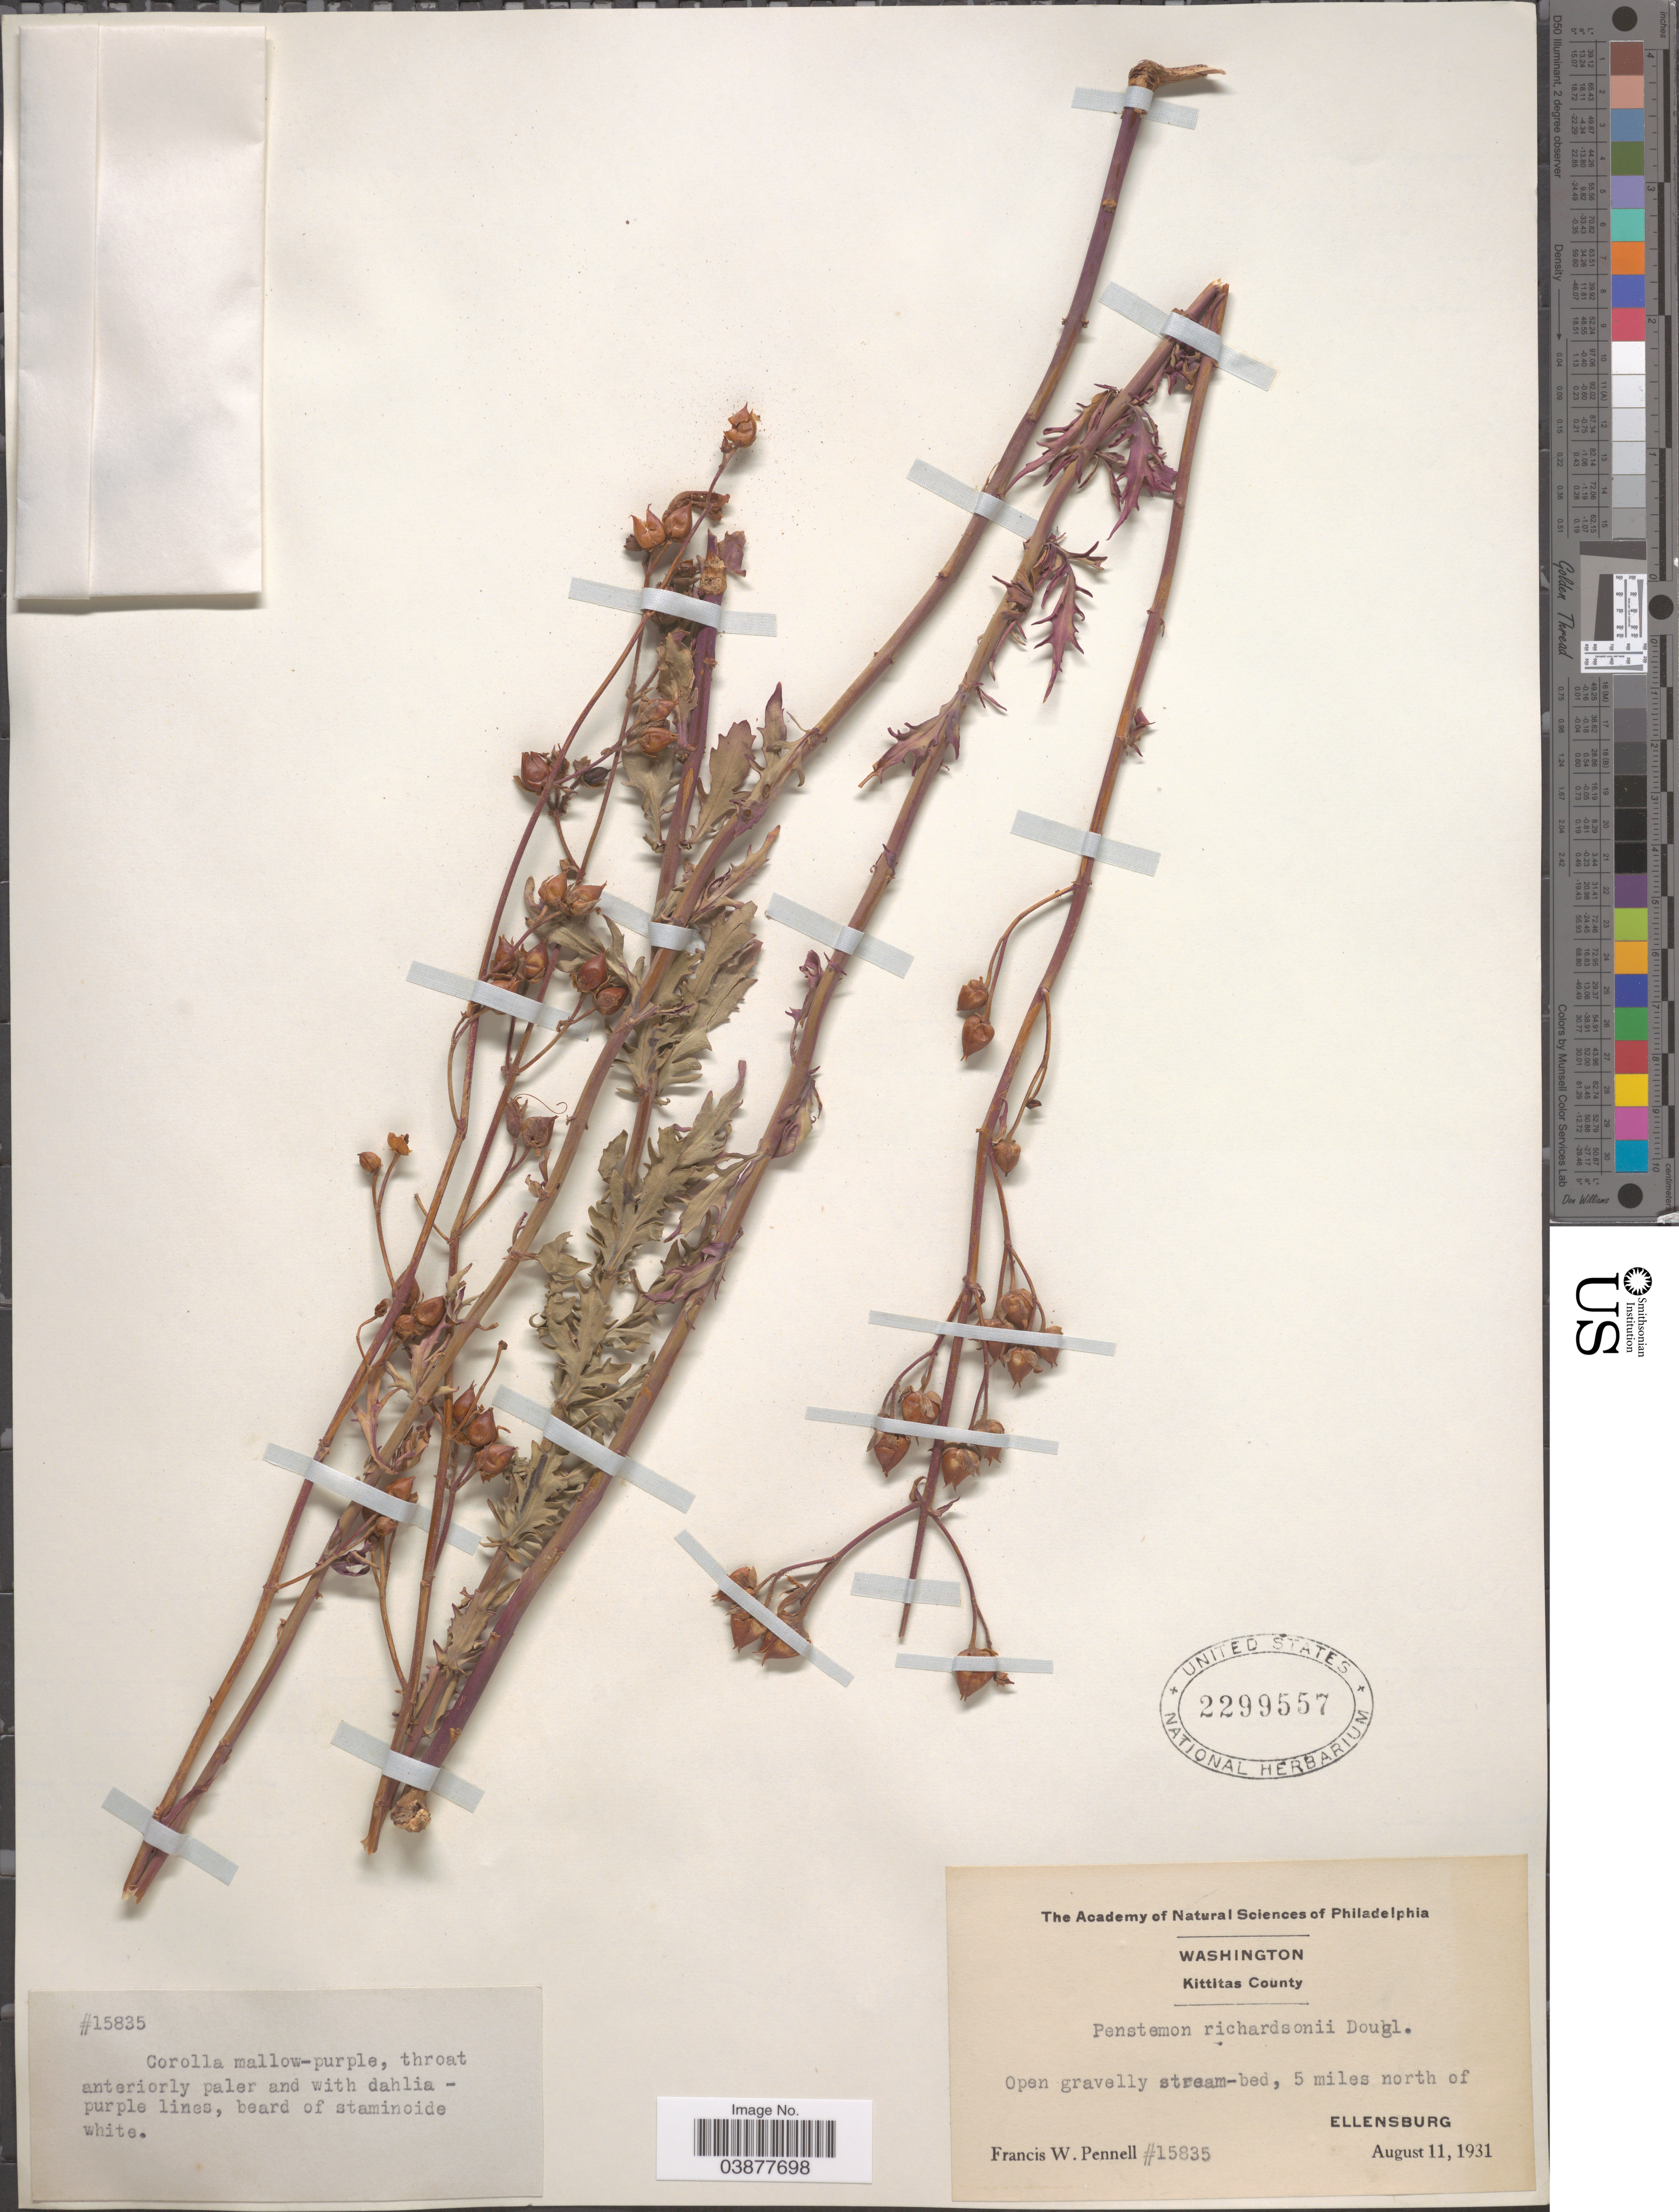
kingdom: Plantae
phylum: Tracheophyta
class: Magnoliopsida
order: Lamiales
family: Plantaginaceae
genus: Penstemon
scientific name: Penstemon richardsonii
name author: Douglas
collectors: F. W. Pennell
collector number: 15835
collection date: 1931-08-11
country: United States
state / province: Washington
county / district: Kittitas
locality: Kittitas County. 5 miles north of Ellensburg.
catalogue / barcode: US 2299557